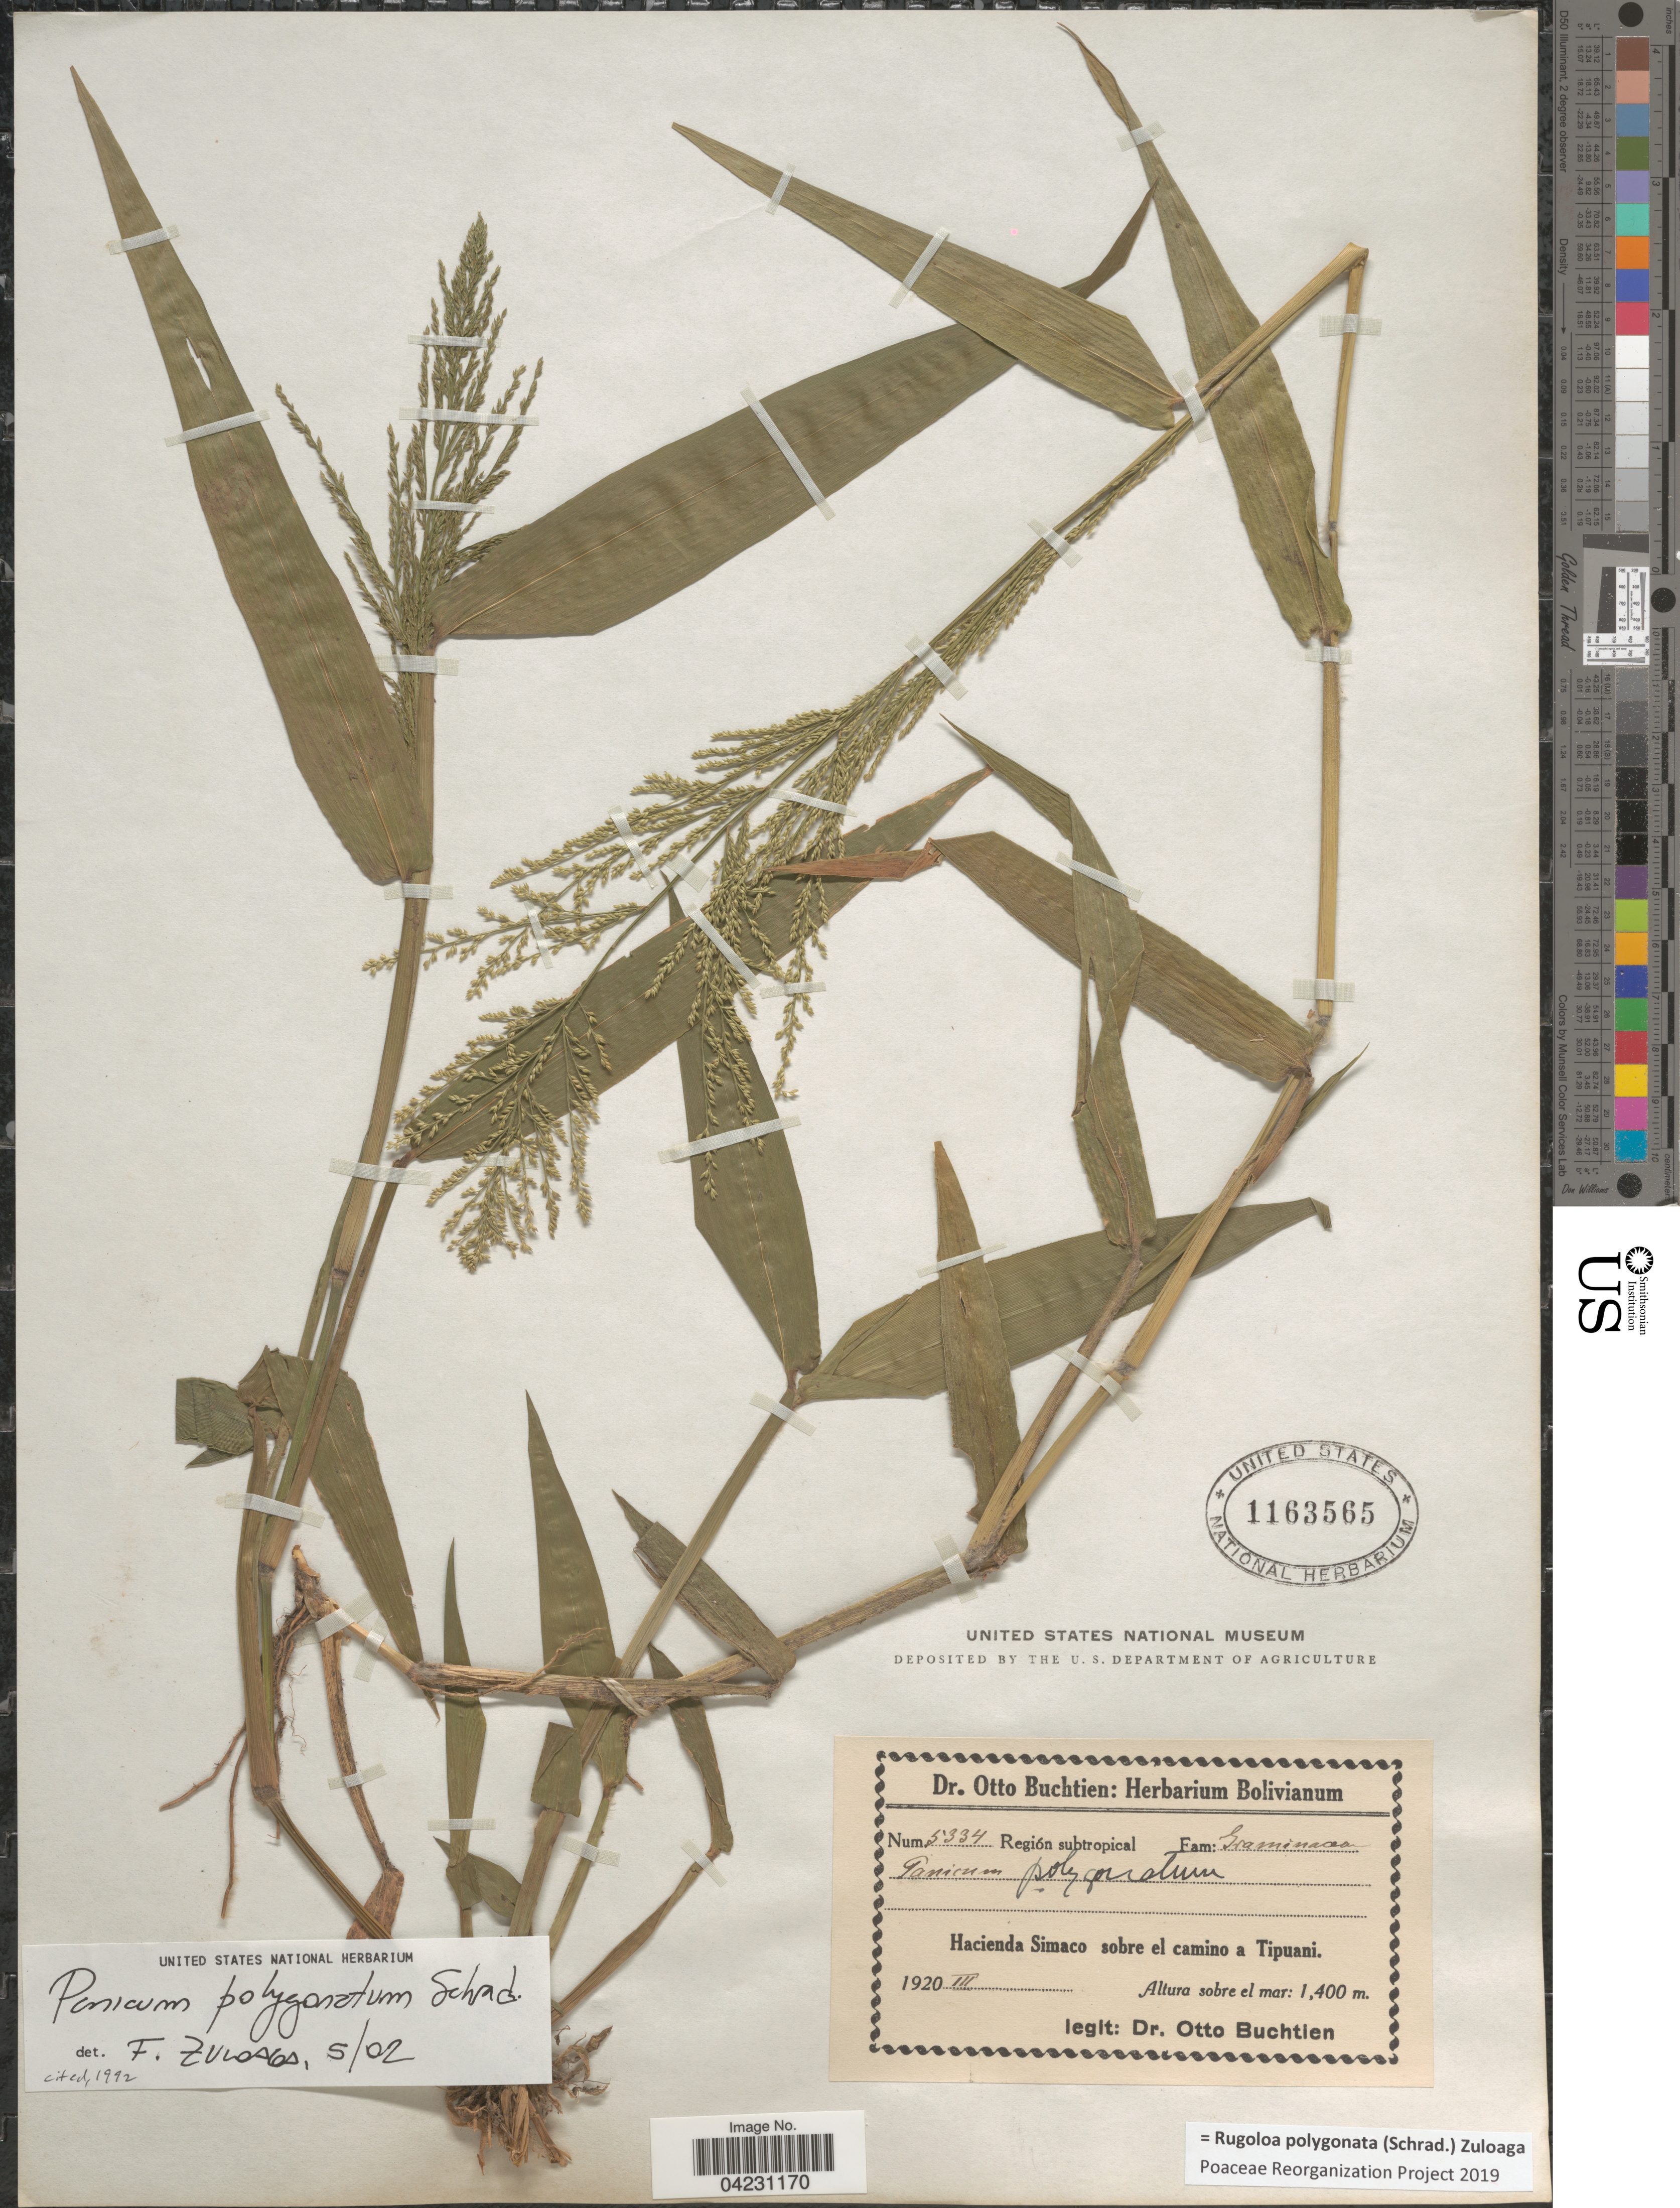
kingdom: Plantae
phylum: Tracheophyta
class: Liliopsida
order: Poales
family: Poaceae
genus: Rugoloa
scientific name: Rugoloa polygonata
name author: (Schrad.) Zuloaga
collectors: O. Buchtien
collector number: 5334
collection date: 1920-03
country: Bolivia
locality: Región subtropical. Hacienda Simaco sobre el camino a Tipuani.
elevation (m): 1400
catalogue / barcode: US 1163565